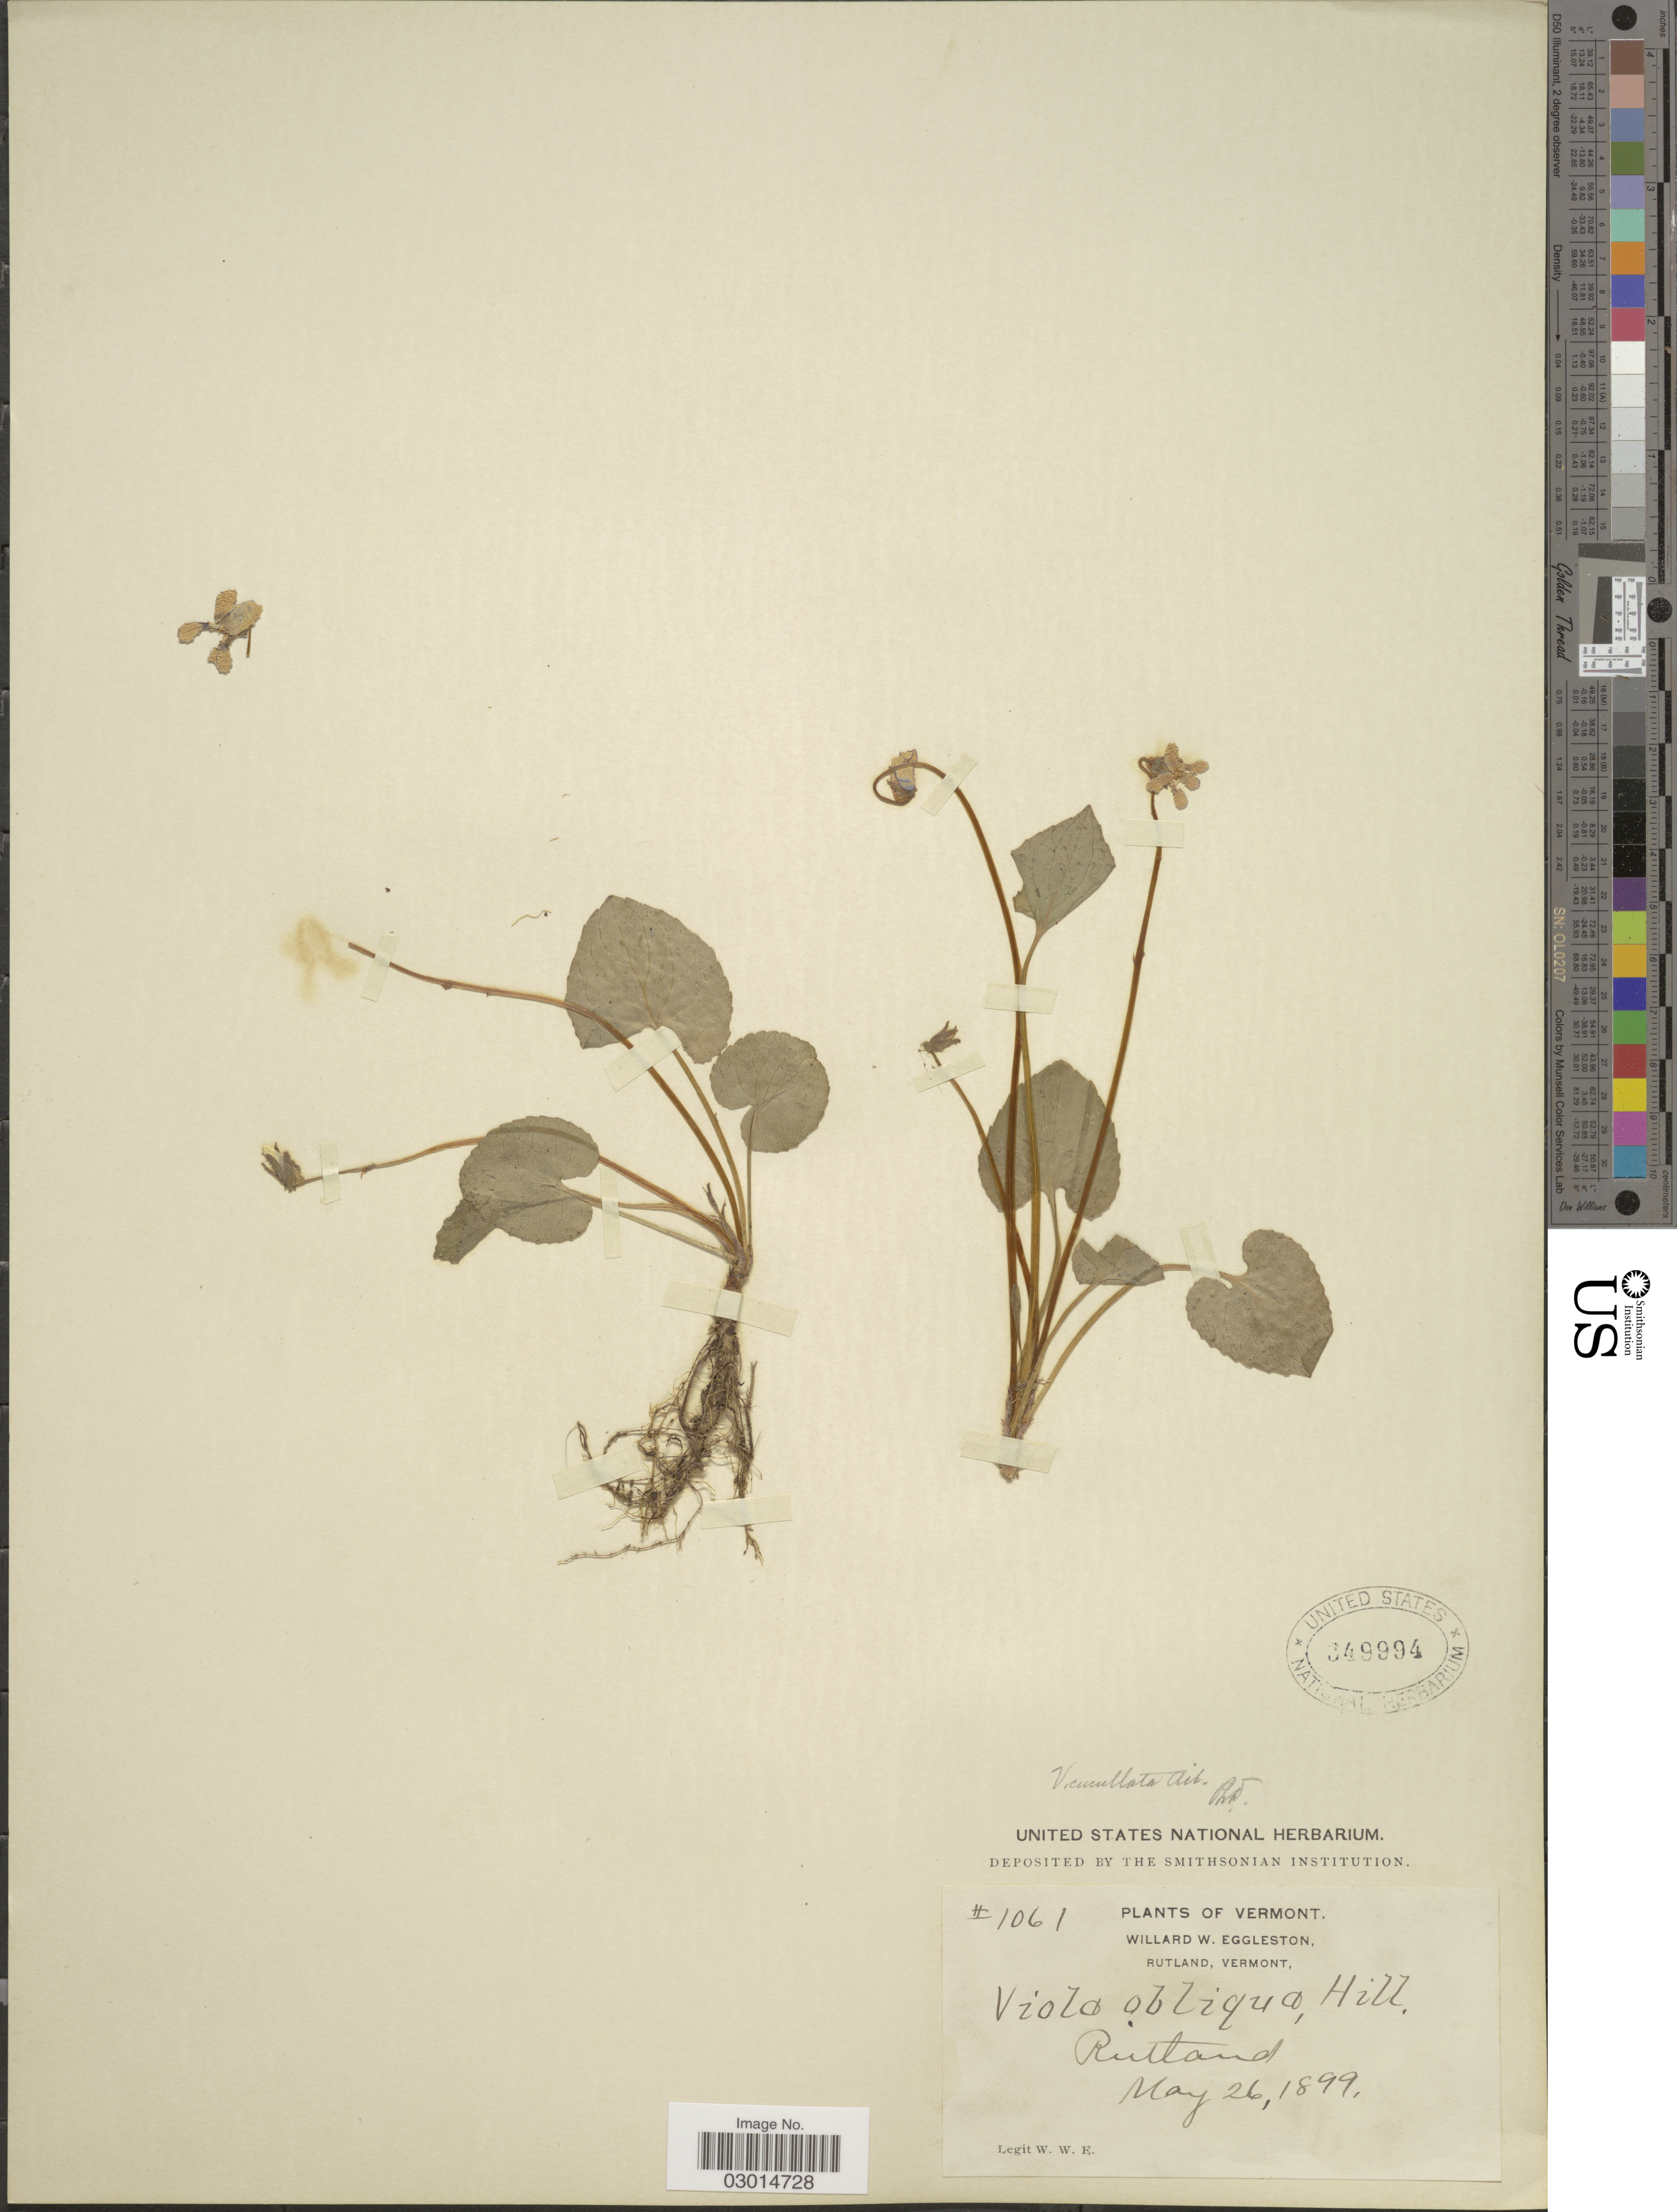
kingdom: Plantae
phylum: Tracheophyta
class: Magnoliopsida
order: Malpighiales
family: Violaceae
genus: Viola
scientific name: Viola cucullata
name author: Aiton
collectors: W. W. Eggleston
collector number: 1061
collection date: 1899-05-26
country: United States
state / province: Vermont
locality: Rutland.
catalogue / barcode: US 349994